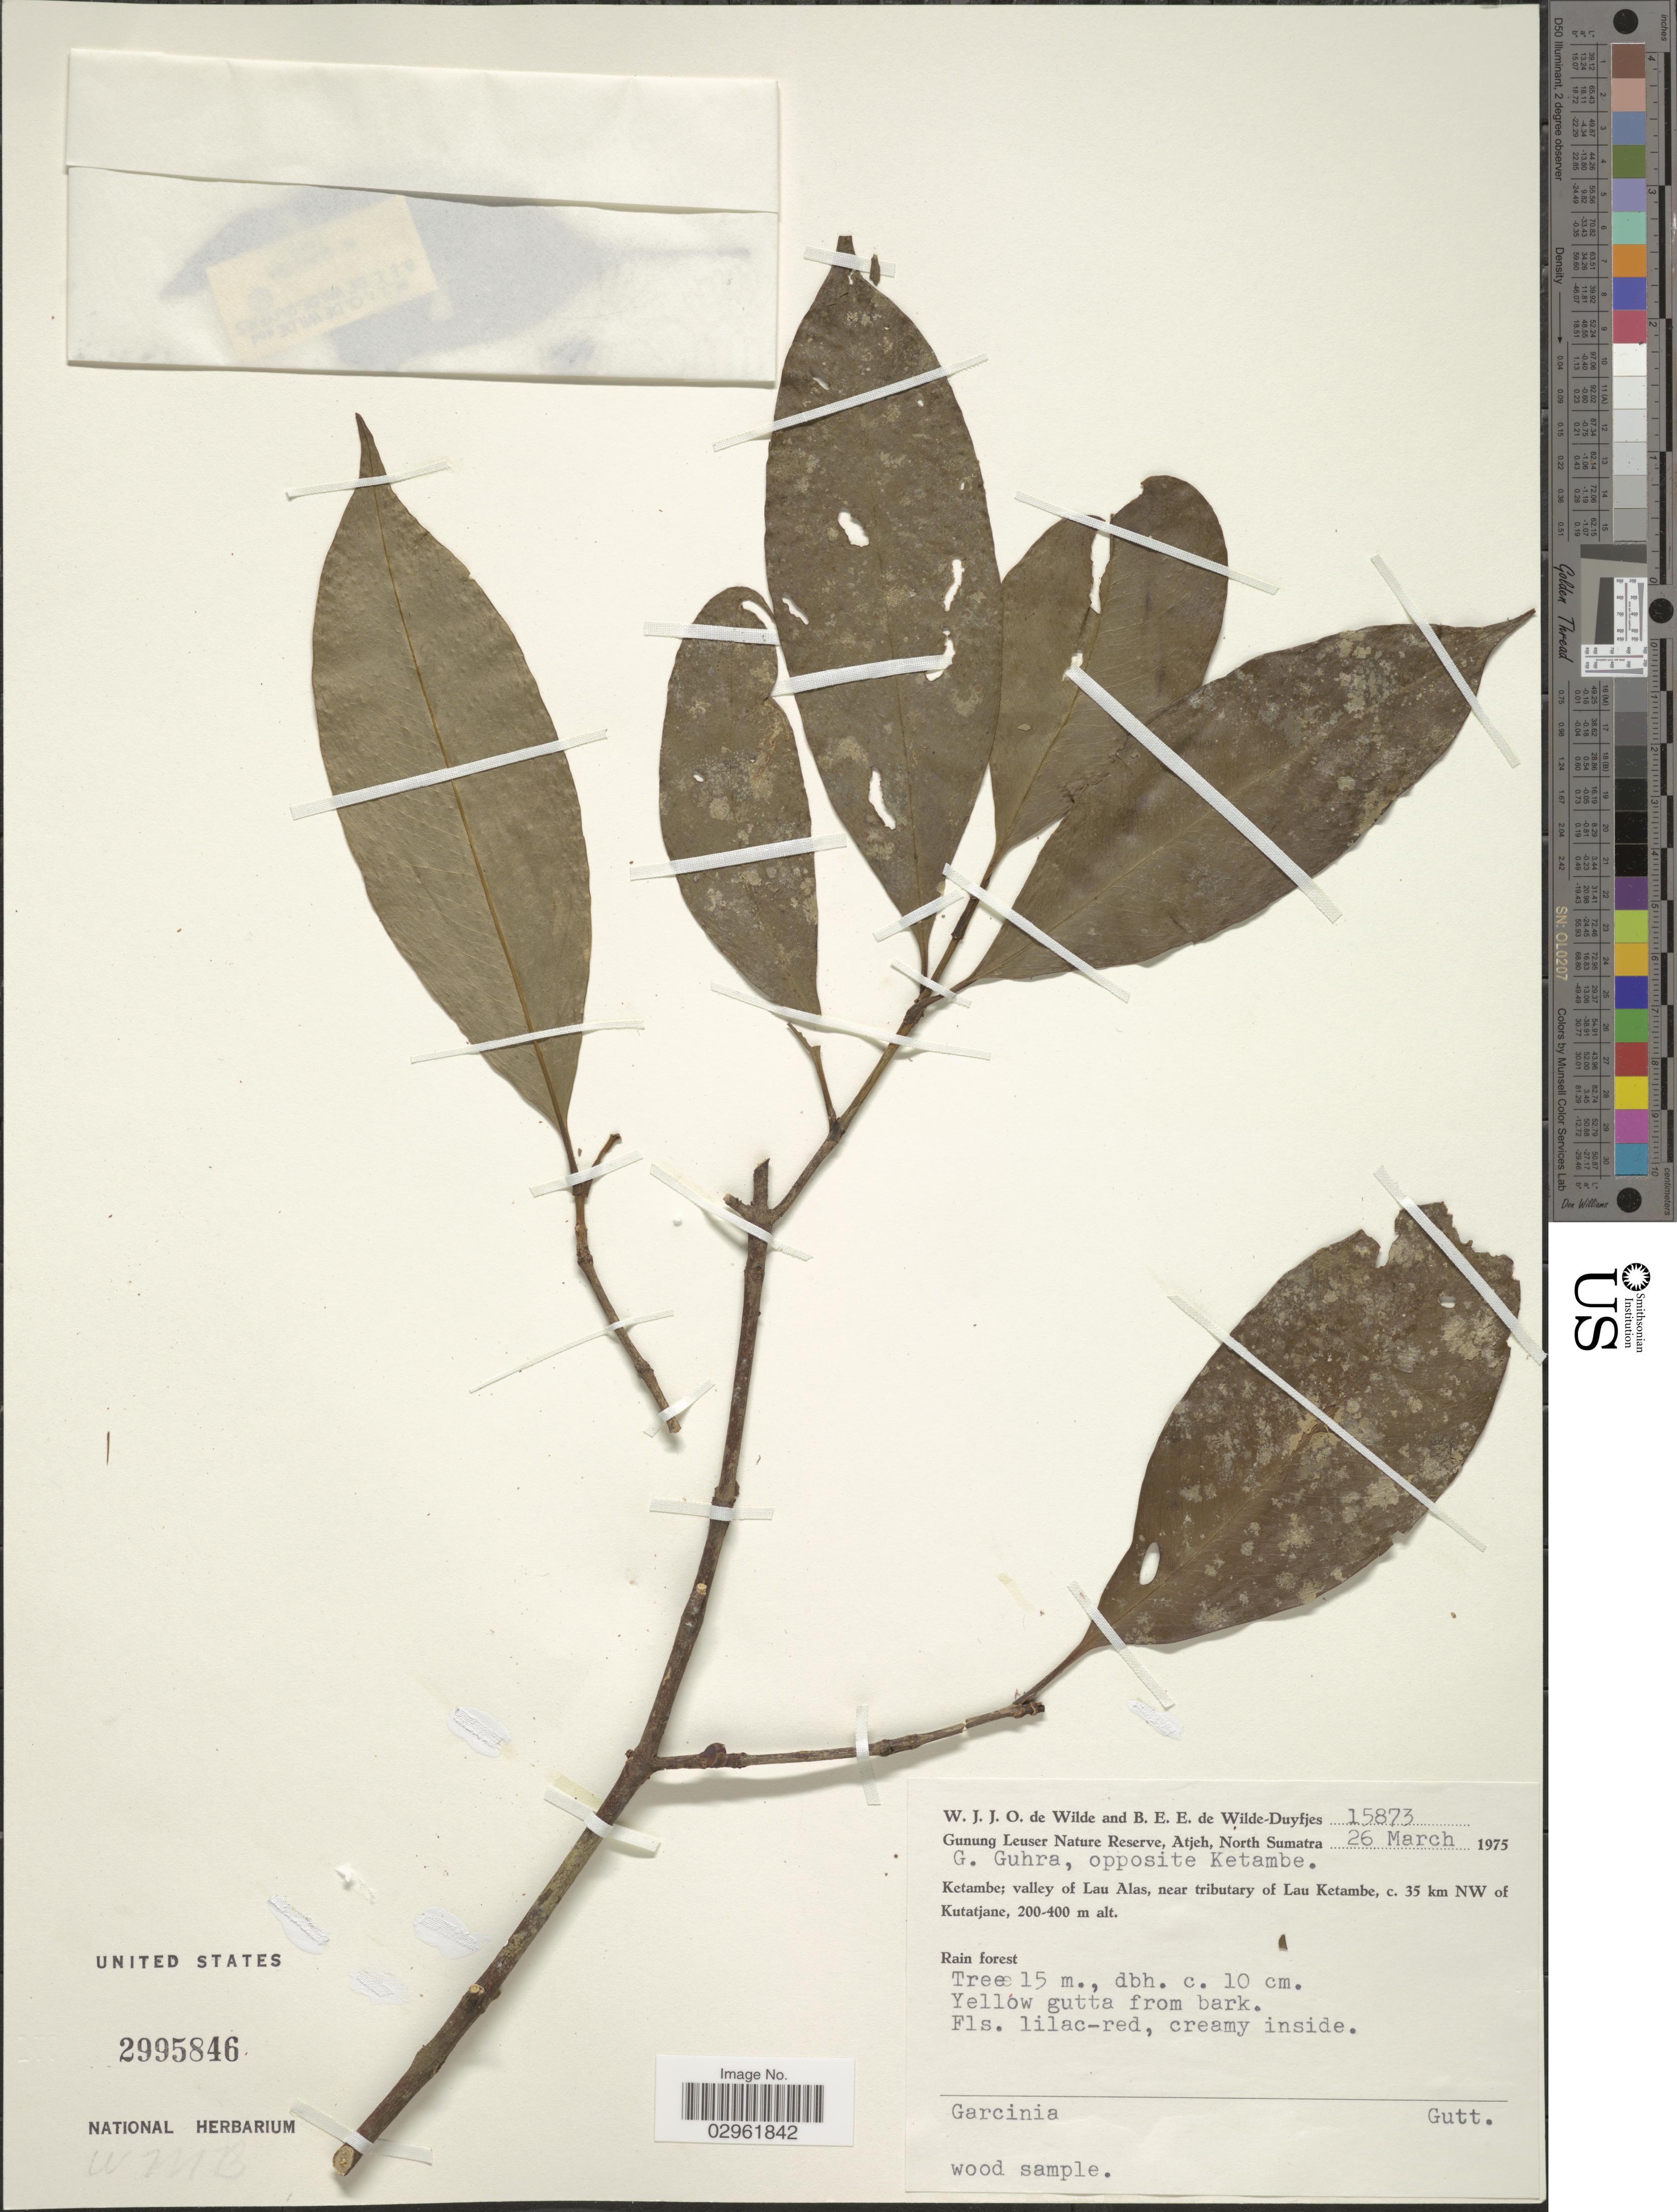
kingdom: Plantae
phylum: Tracheophyta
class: Magnoliopsida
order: Malpighiales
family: Clusiaceae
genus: Garcinia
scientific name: Garcinia sp.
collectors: W. J. de Wilde & B. E. de Wilde-Duyfjes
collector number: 15873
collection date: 1975-03-26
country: Indonesia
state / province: Sumatra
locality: Gunung Leuser Nature Reserve, Atjeh, North Sumatra, Ketambe; valley of Lau Alas, near tributary of Lau Ketambe, c. 35 km NW of Kutatjane, G. Guhra, opposite Ketambe.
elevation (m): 200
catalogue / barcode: US 2995846